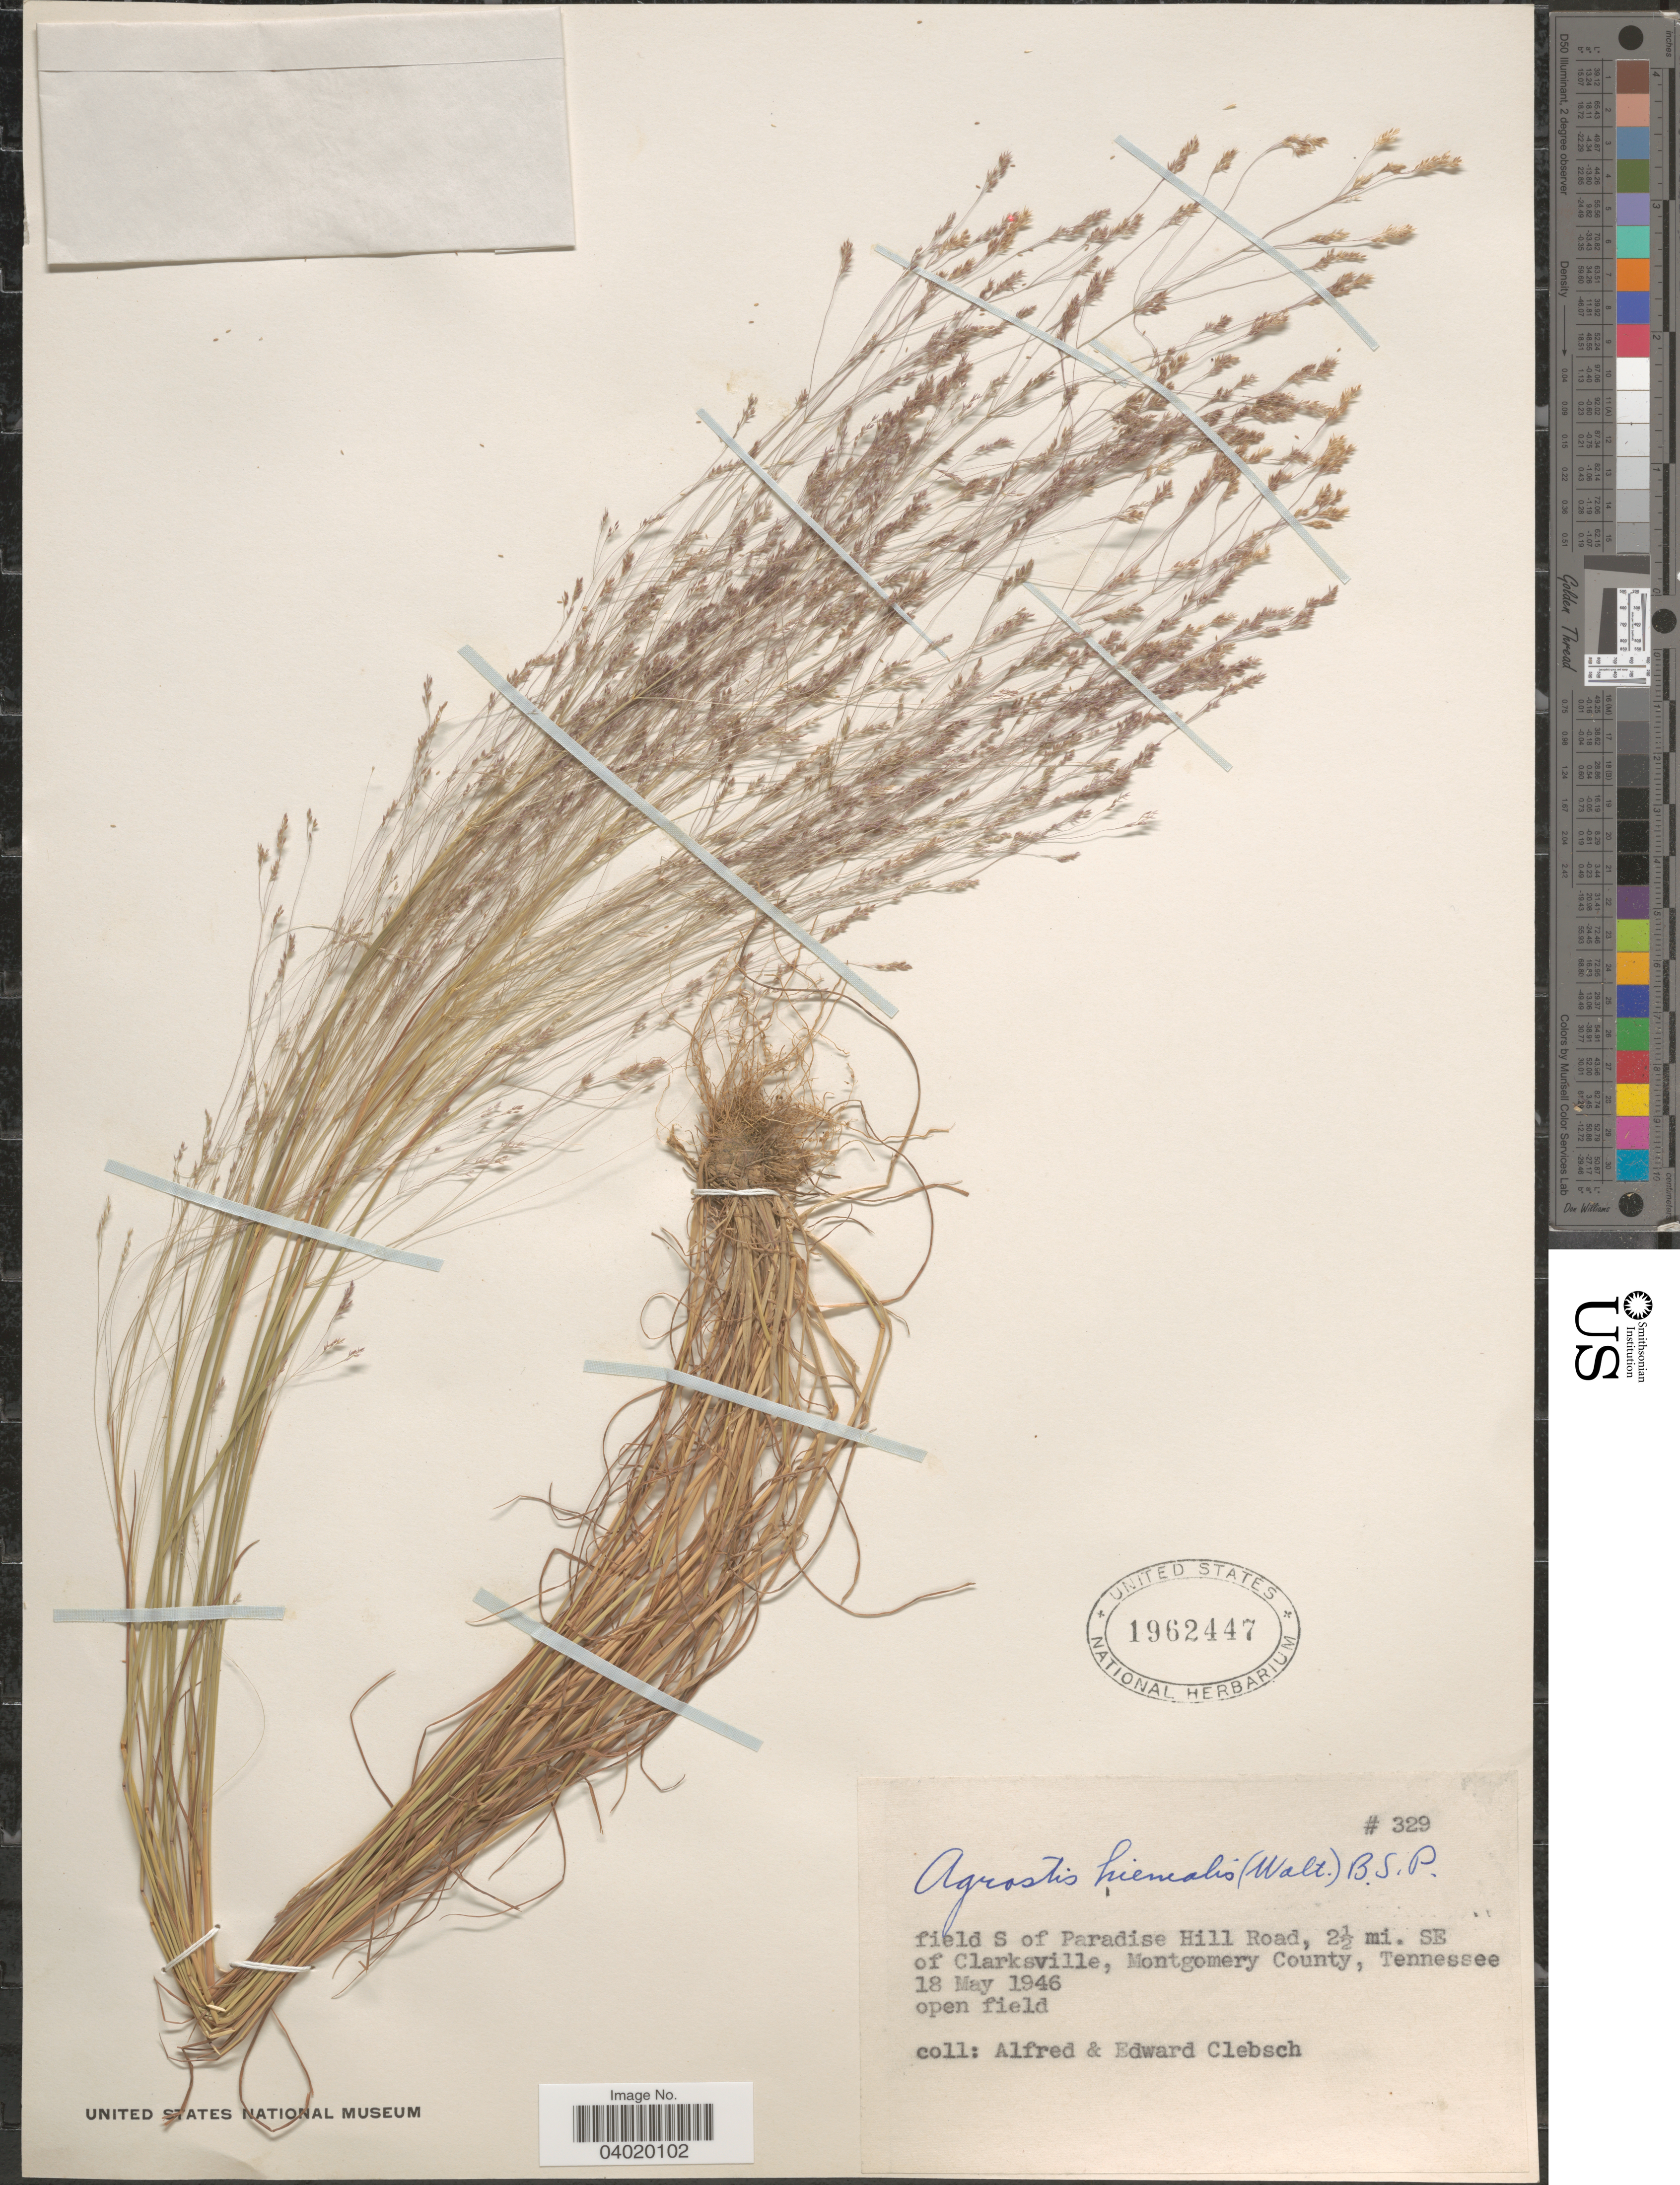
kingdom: Plantae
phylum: Tracheophyta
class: Liliopsida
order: Poales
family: Poaceae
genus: Agrostis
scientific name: Agrostis hyemalis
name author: (Walter) Britton et al.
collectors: A. Clebsch & E. Clebsch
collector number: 329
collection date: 1946-05-18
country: United States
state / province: Tennessee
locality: Field S of Paradise Hill Road, 2½ mi. SE of Clarksville, Montgomery County.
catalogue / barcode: US 1962447